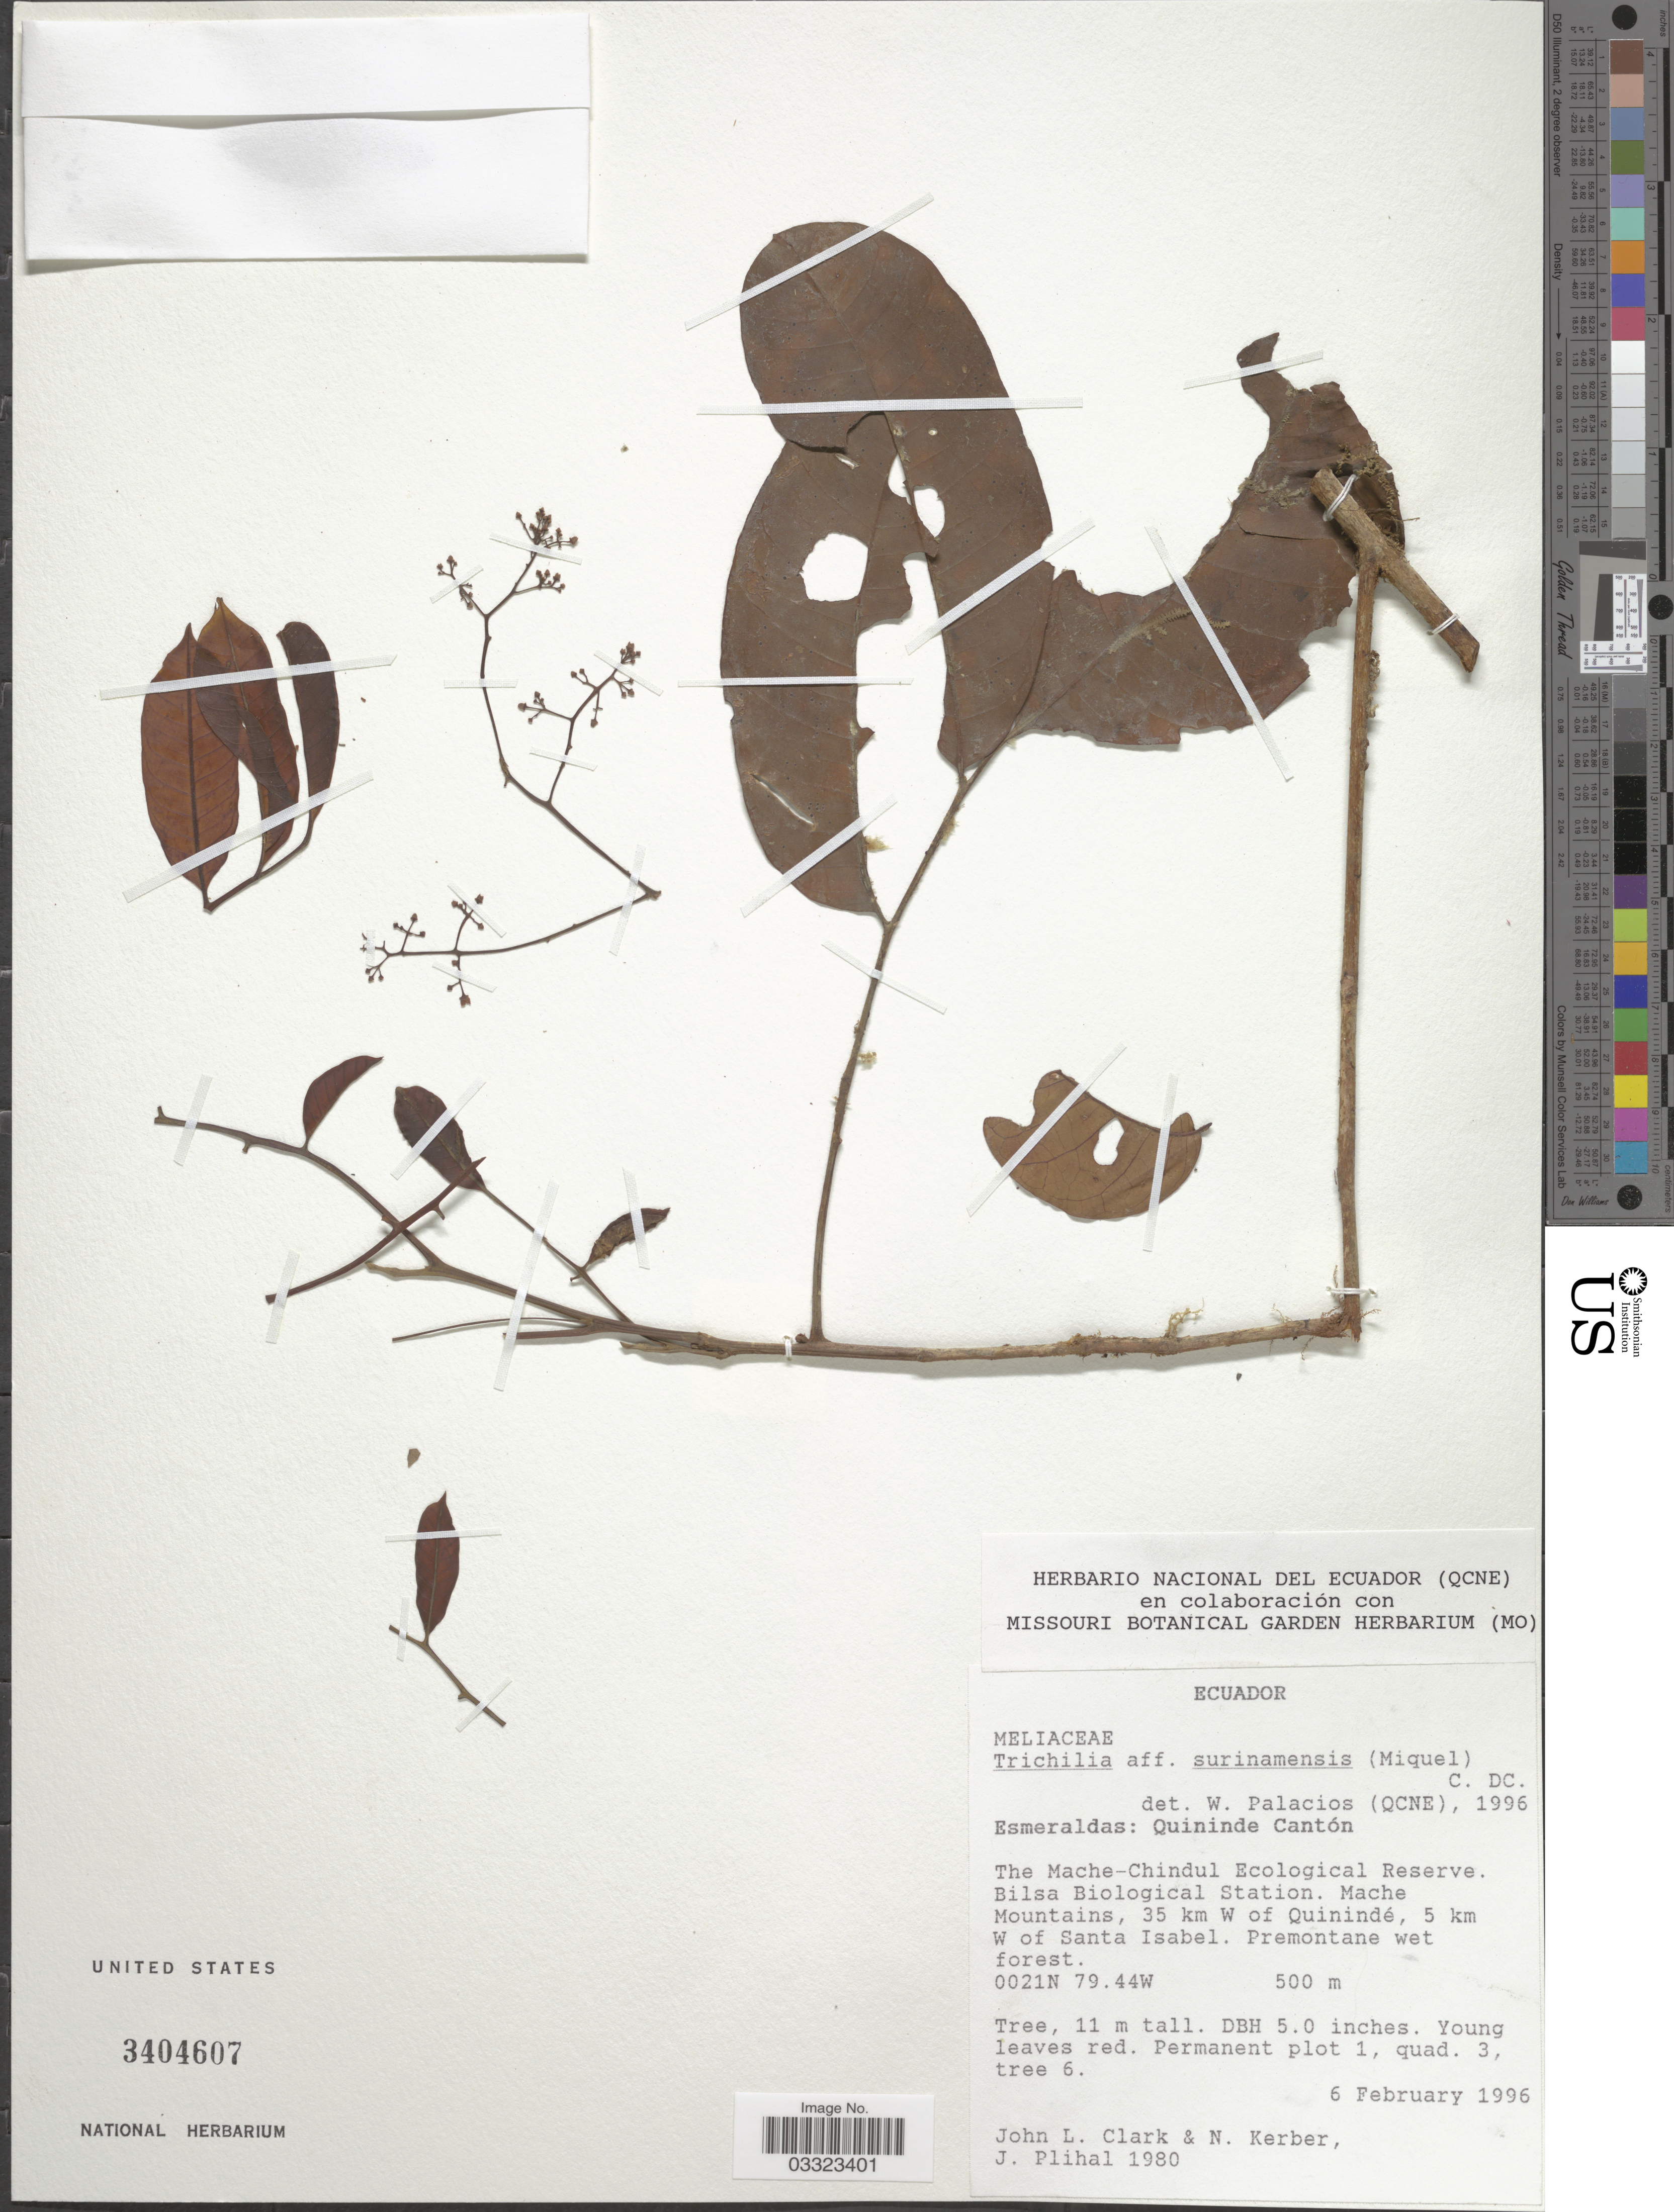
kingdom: Plantae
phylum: Tracheophyta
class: Magnoliopsida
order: Sapindales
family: Meliaceae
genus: Trichilia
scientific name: Trichilia surinamensis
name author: (Miq.) C. DC.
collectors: J. L. Clark, N. Kerber & J. Plihal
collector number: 1980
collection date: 1996-02-06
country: Ecuador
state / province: Esmeraldas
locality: Quininde Cantón, The Mache-Chindul Ecological Reserve. Bilsa Biological Station. Mache Mountains, 35 km W of Quinindé, 5 km W of Santa Isabel.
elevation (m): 500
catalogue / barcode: US 3404607